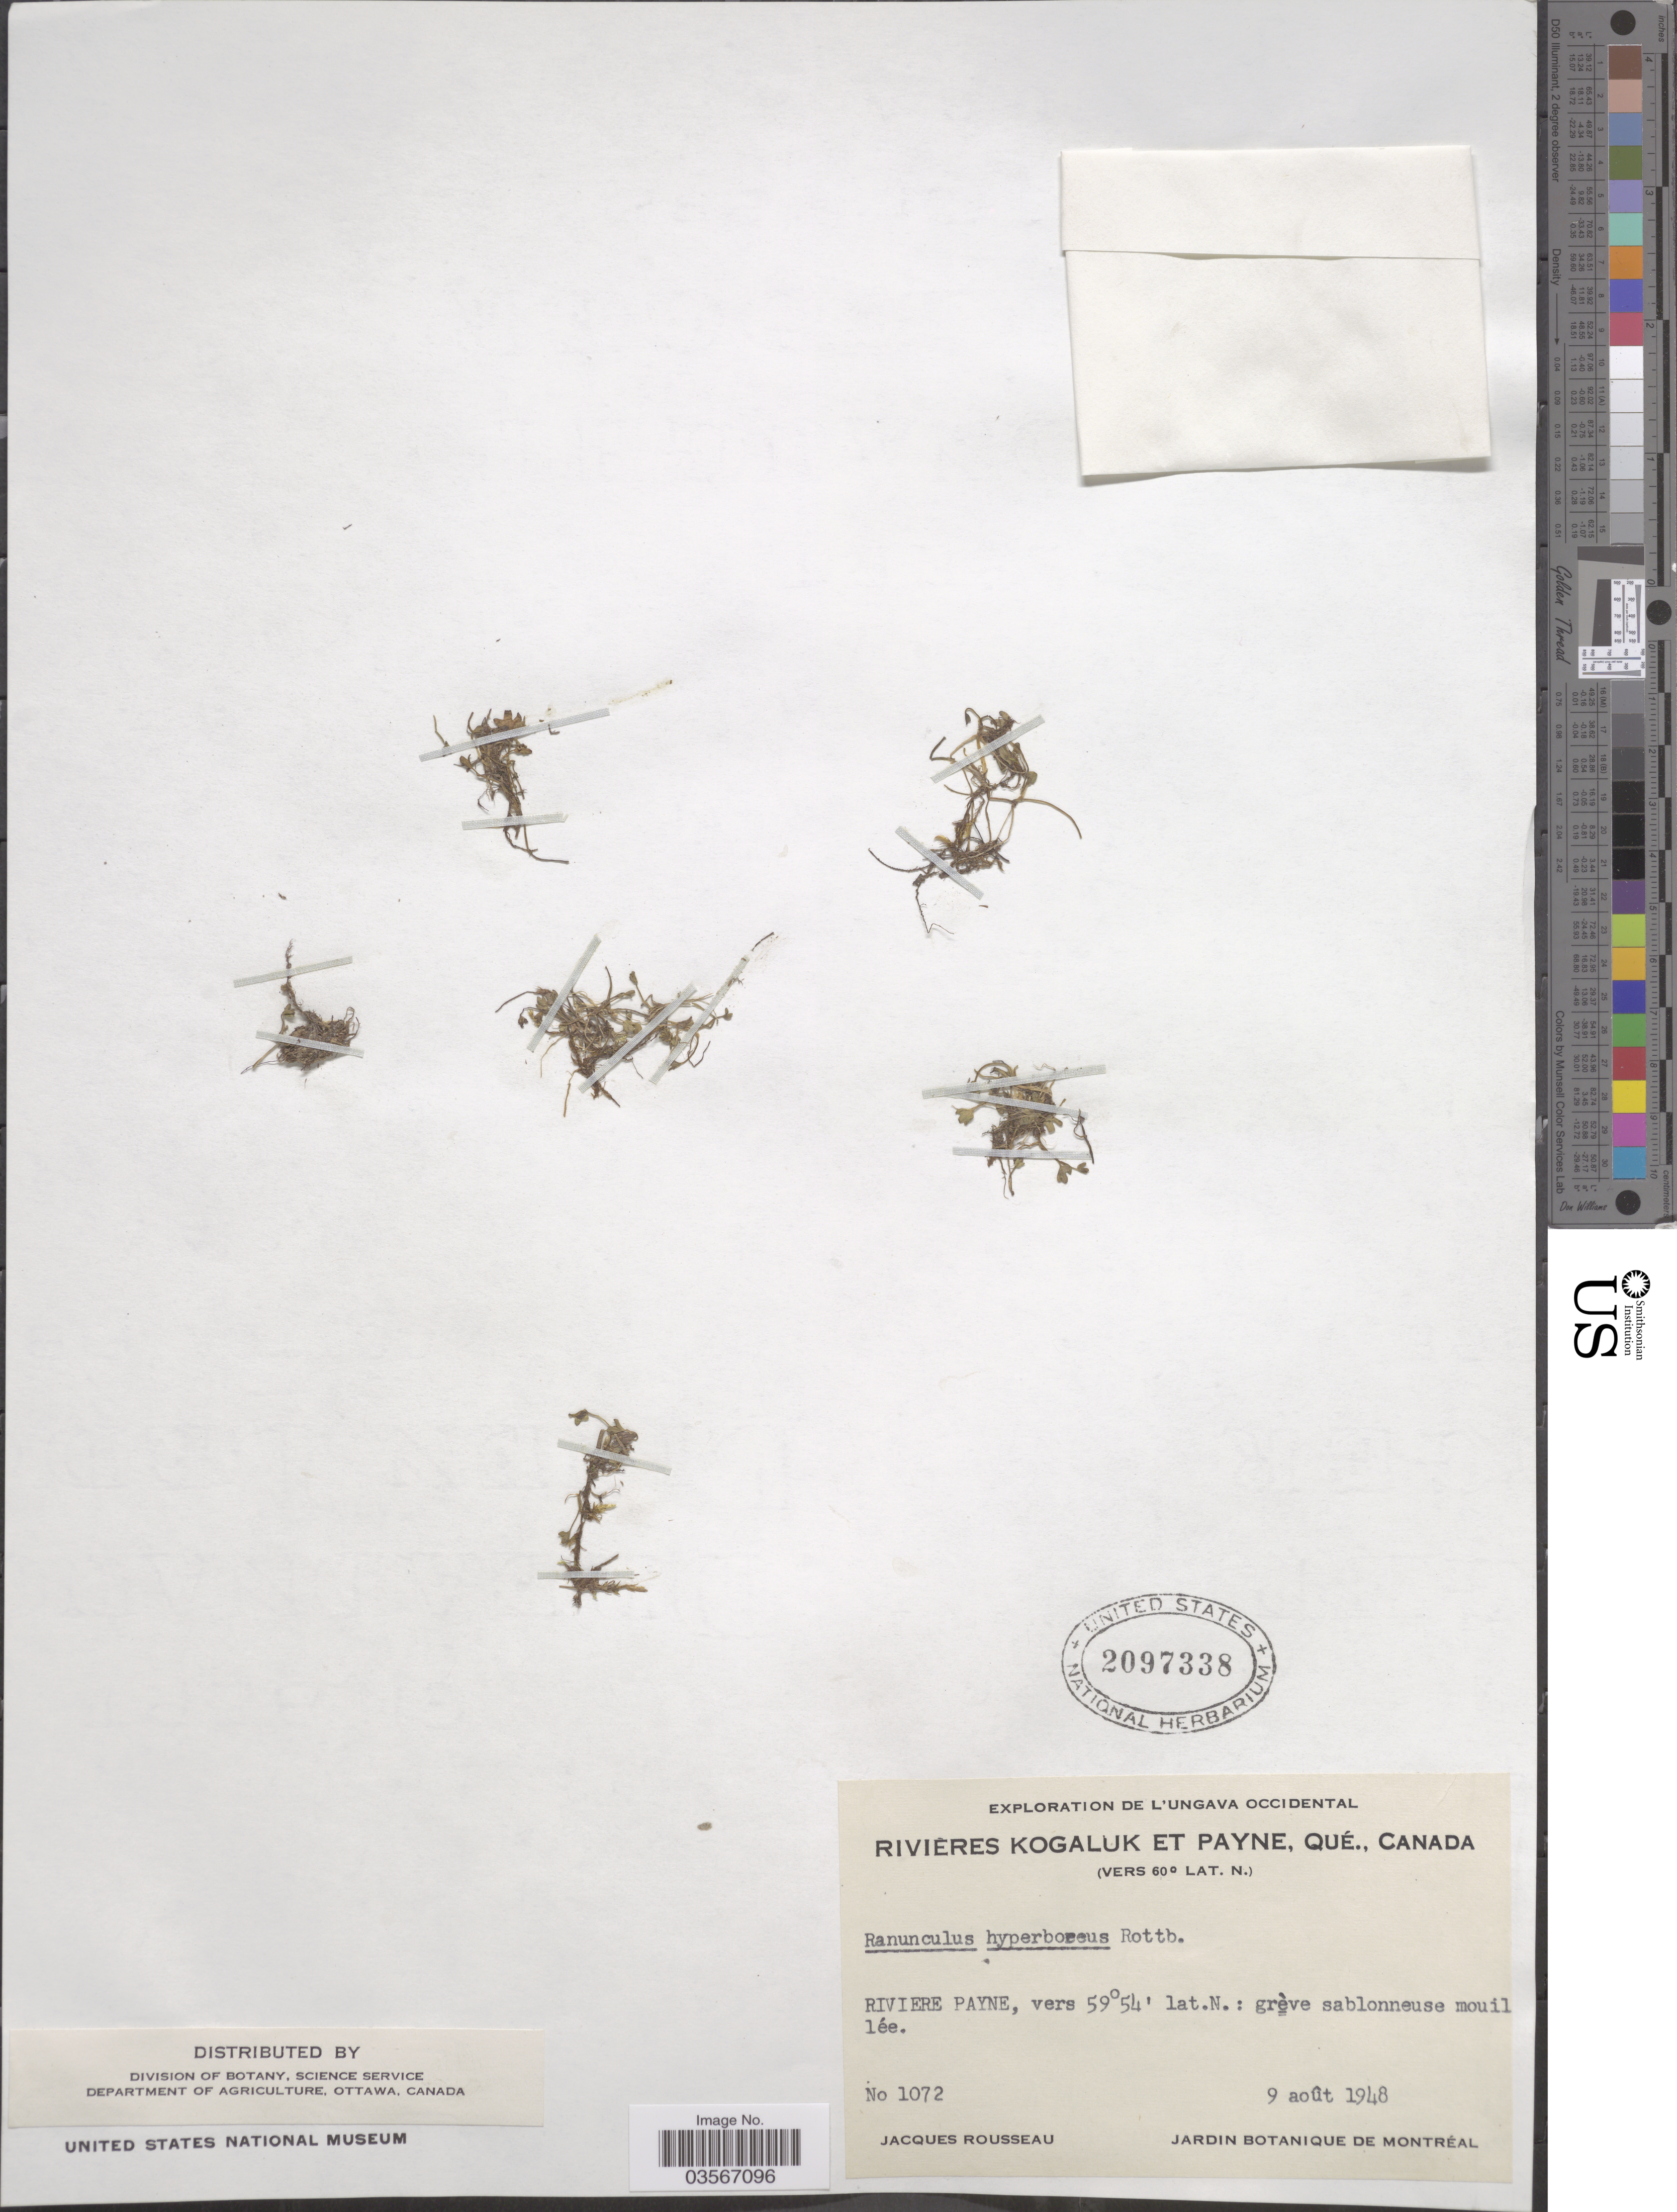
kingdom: Plantae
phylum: Tracheophyta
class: Magnoliopsida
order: Ranunculales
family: Ranunculaceae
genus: Ranunculus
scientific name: Ranunculus hyperboreus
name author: Rottb.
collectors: J. Rousseau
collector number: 1072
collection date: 1948-08-09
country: Canada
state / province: Quebec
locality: Rivières Kogaluk et Payne. Riviere Payne.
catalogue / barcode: US 2097338